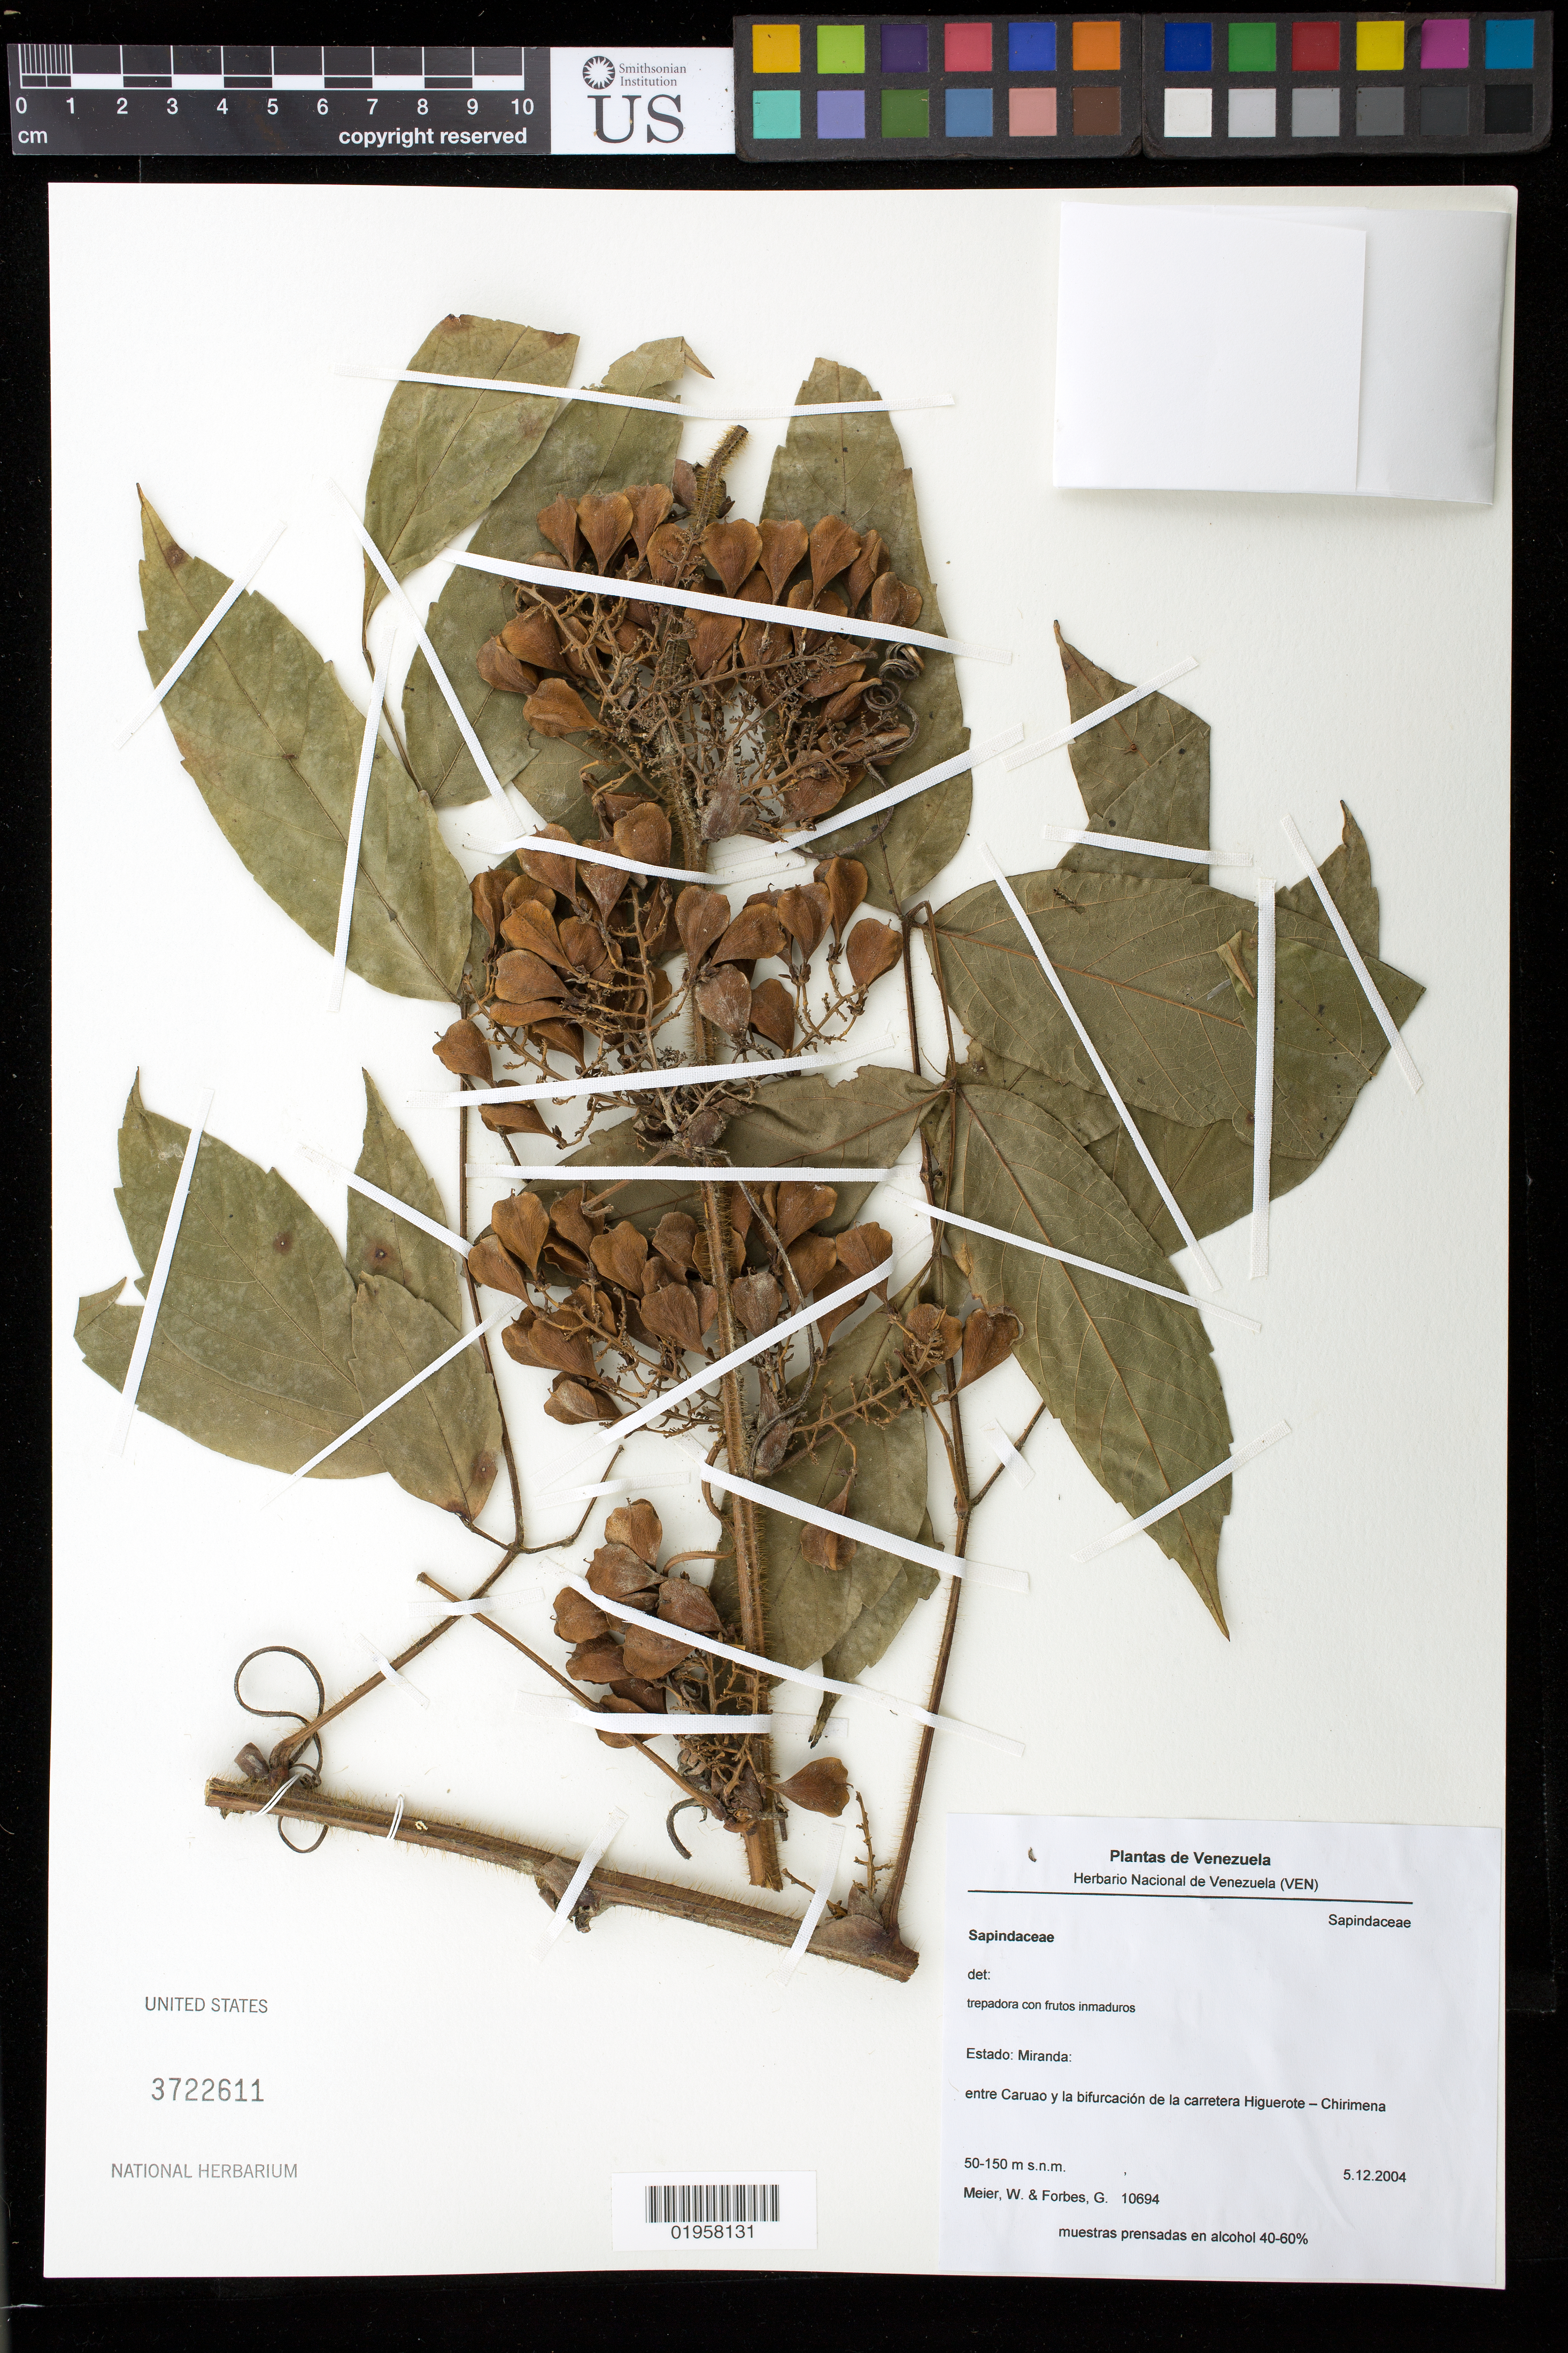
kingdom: Plantae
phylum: Tracheophyta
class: Magnoliopsida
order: Sapindales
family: Sapindaceae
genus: Paullinia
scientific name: Paullinia hispida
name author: Jacq.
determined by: Acevedo-Rodríguez, P., (BOT), Smithsonian Institution - National Museum of Natural History (UNITED STATES)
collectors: W. Meier & G. Forbes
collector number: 10694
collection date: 2004-12-05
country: Venezuela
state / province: Miranda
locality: Entre Caruao y la bifurcación de la carretera Higuerote - Chirimena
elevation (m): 50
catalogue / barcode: US 3722611